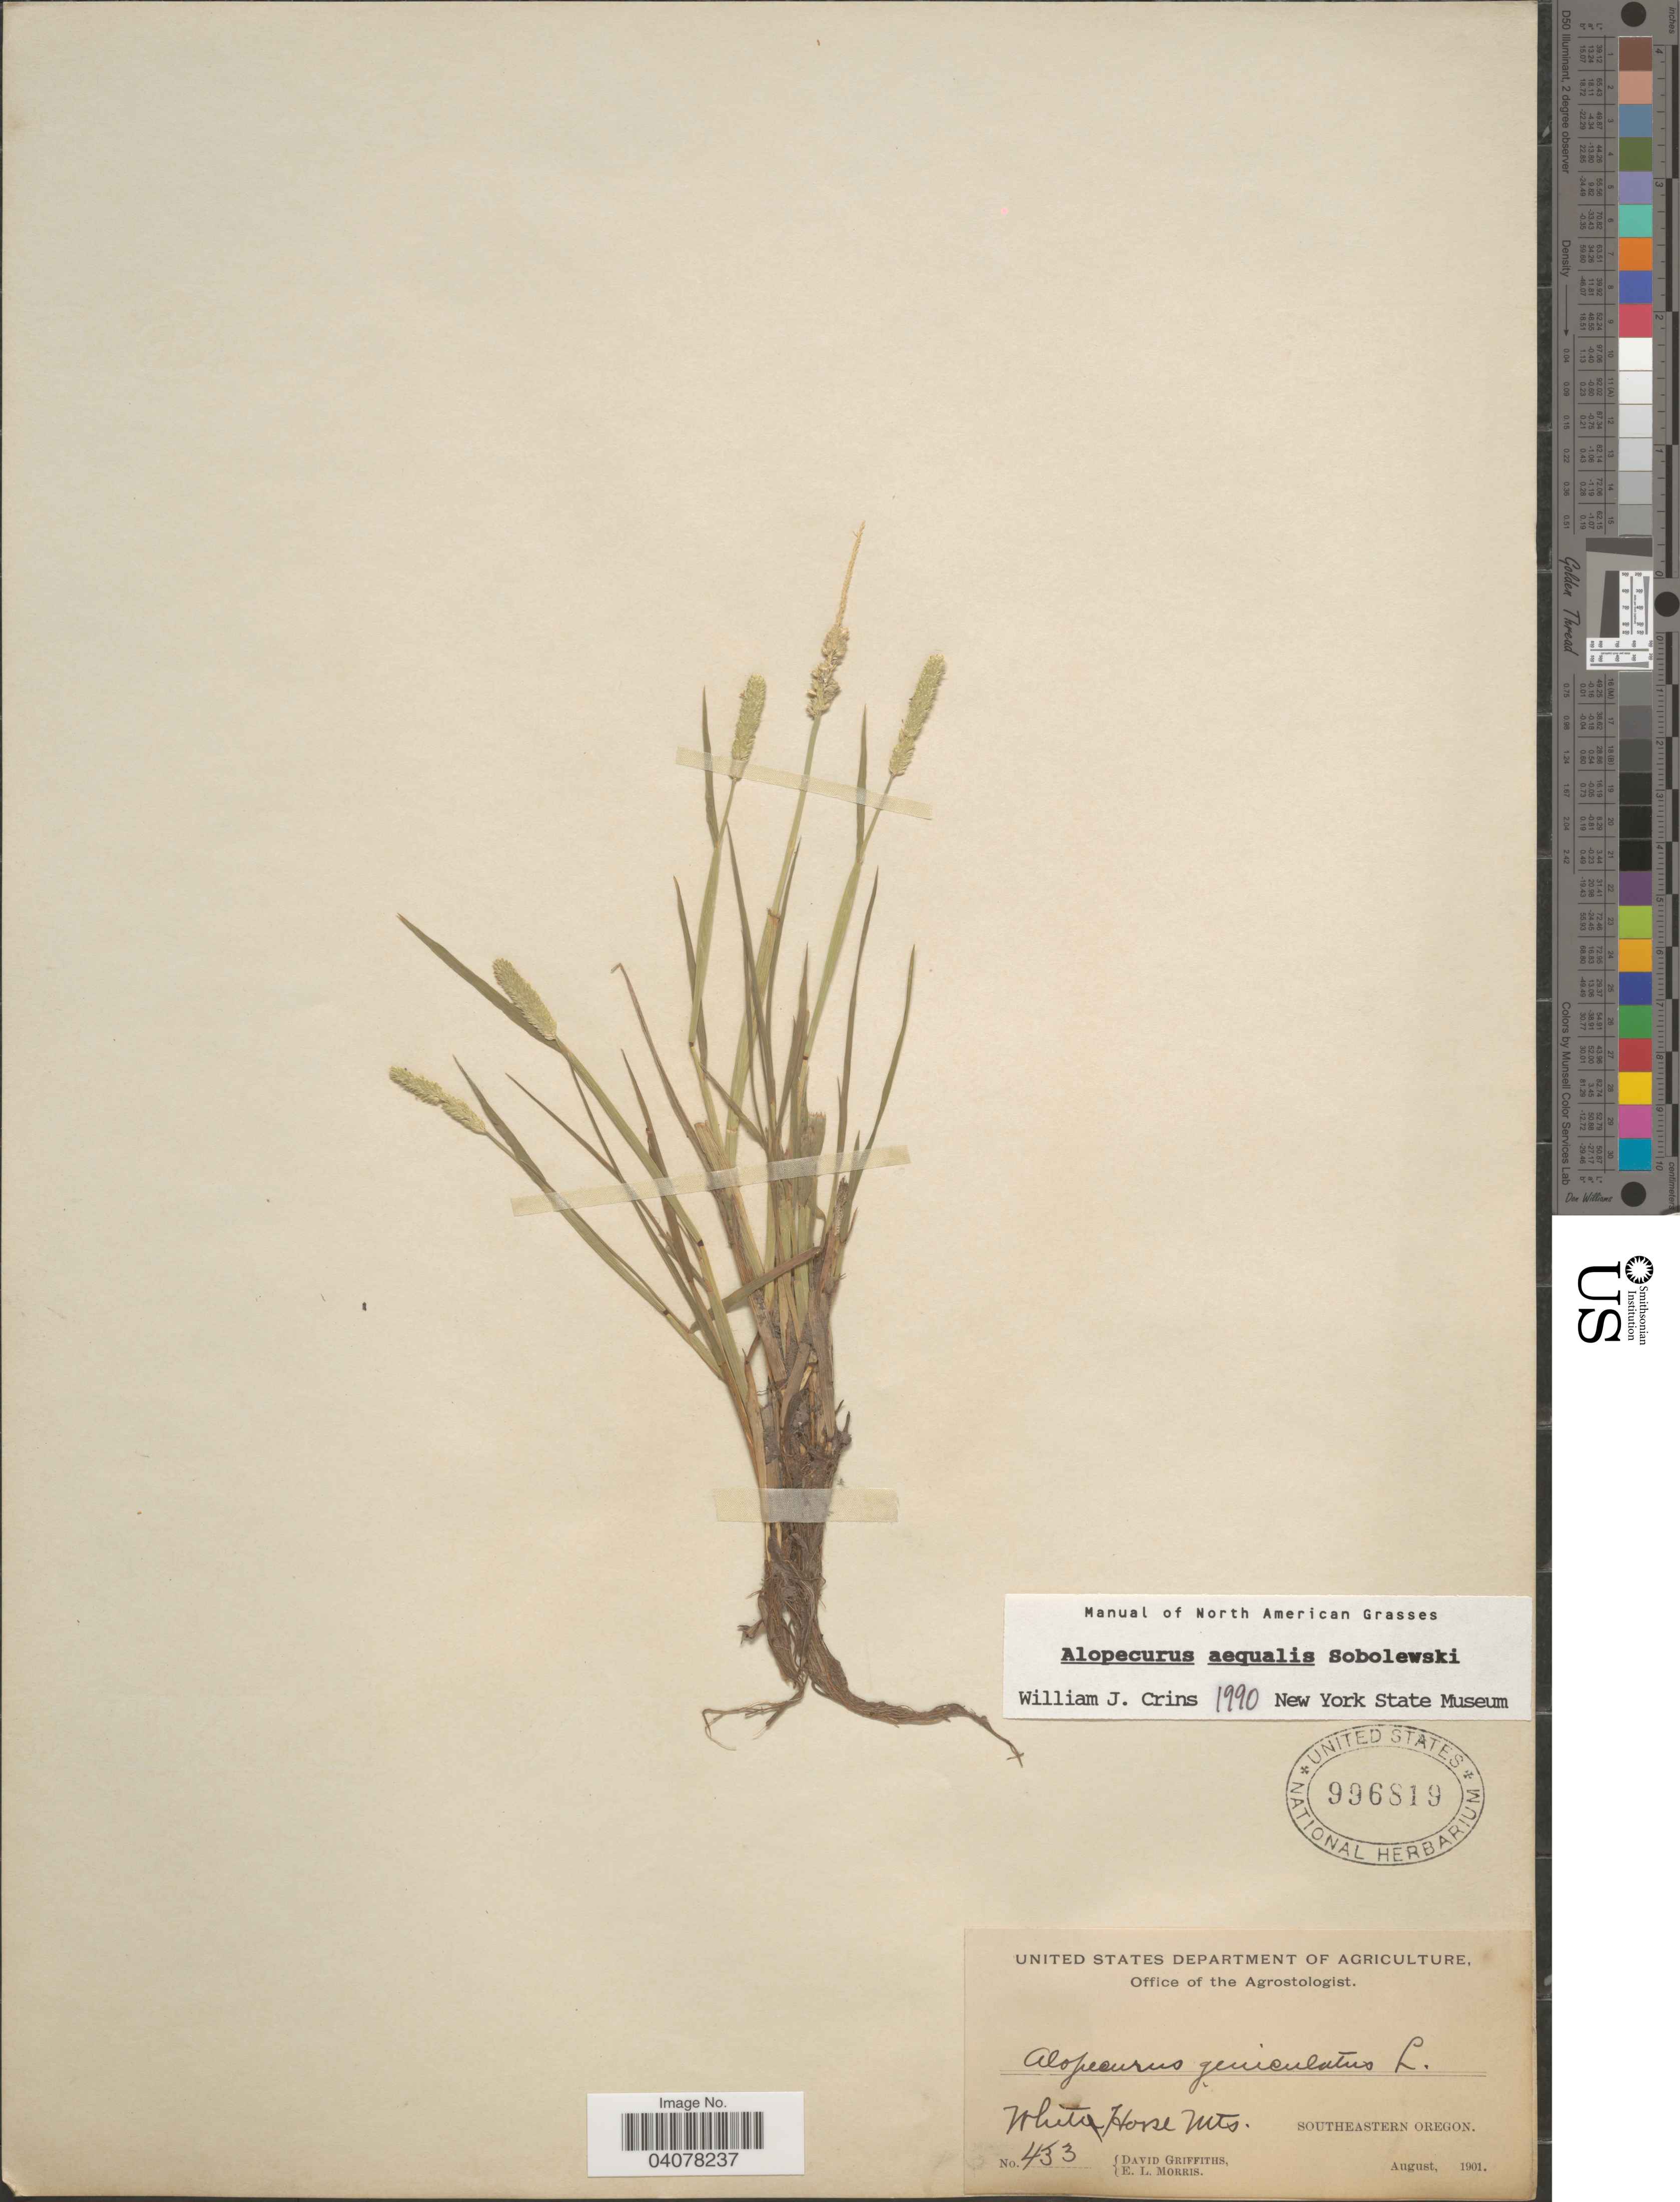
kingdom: Plantae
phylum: Tracheophyta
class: Liliopsida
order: Poales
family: Poaceae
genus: Alopecurus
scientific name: Alopecurus aequalis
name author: Sobol.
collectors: D. Griffiths & E. Morris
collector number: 433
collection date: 1901-08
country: United States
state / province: Oregon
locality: White Horse Mts. Southeastern Oregon.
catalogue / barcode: US 996819